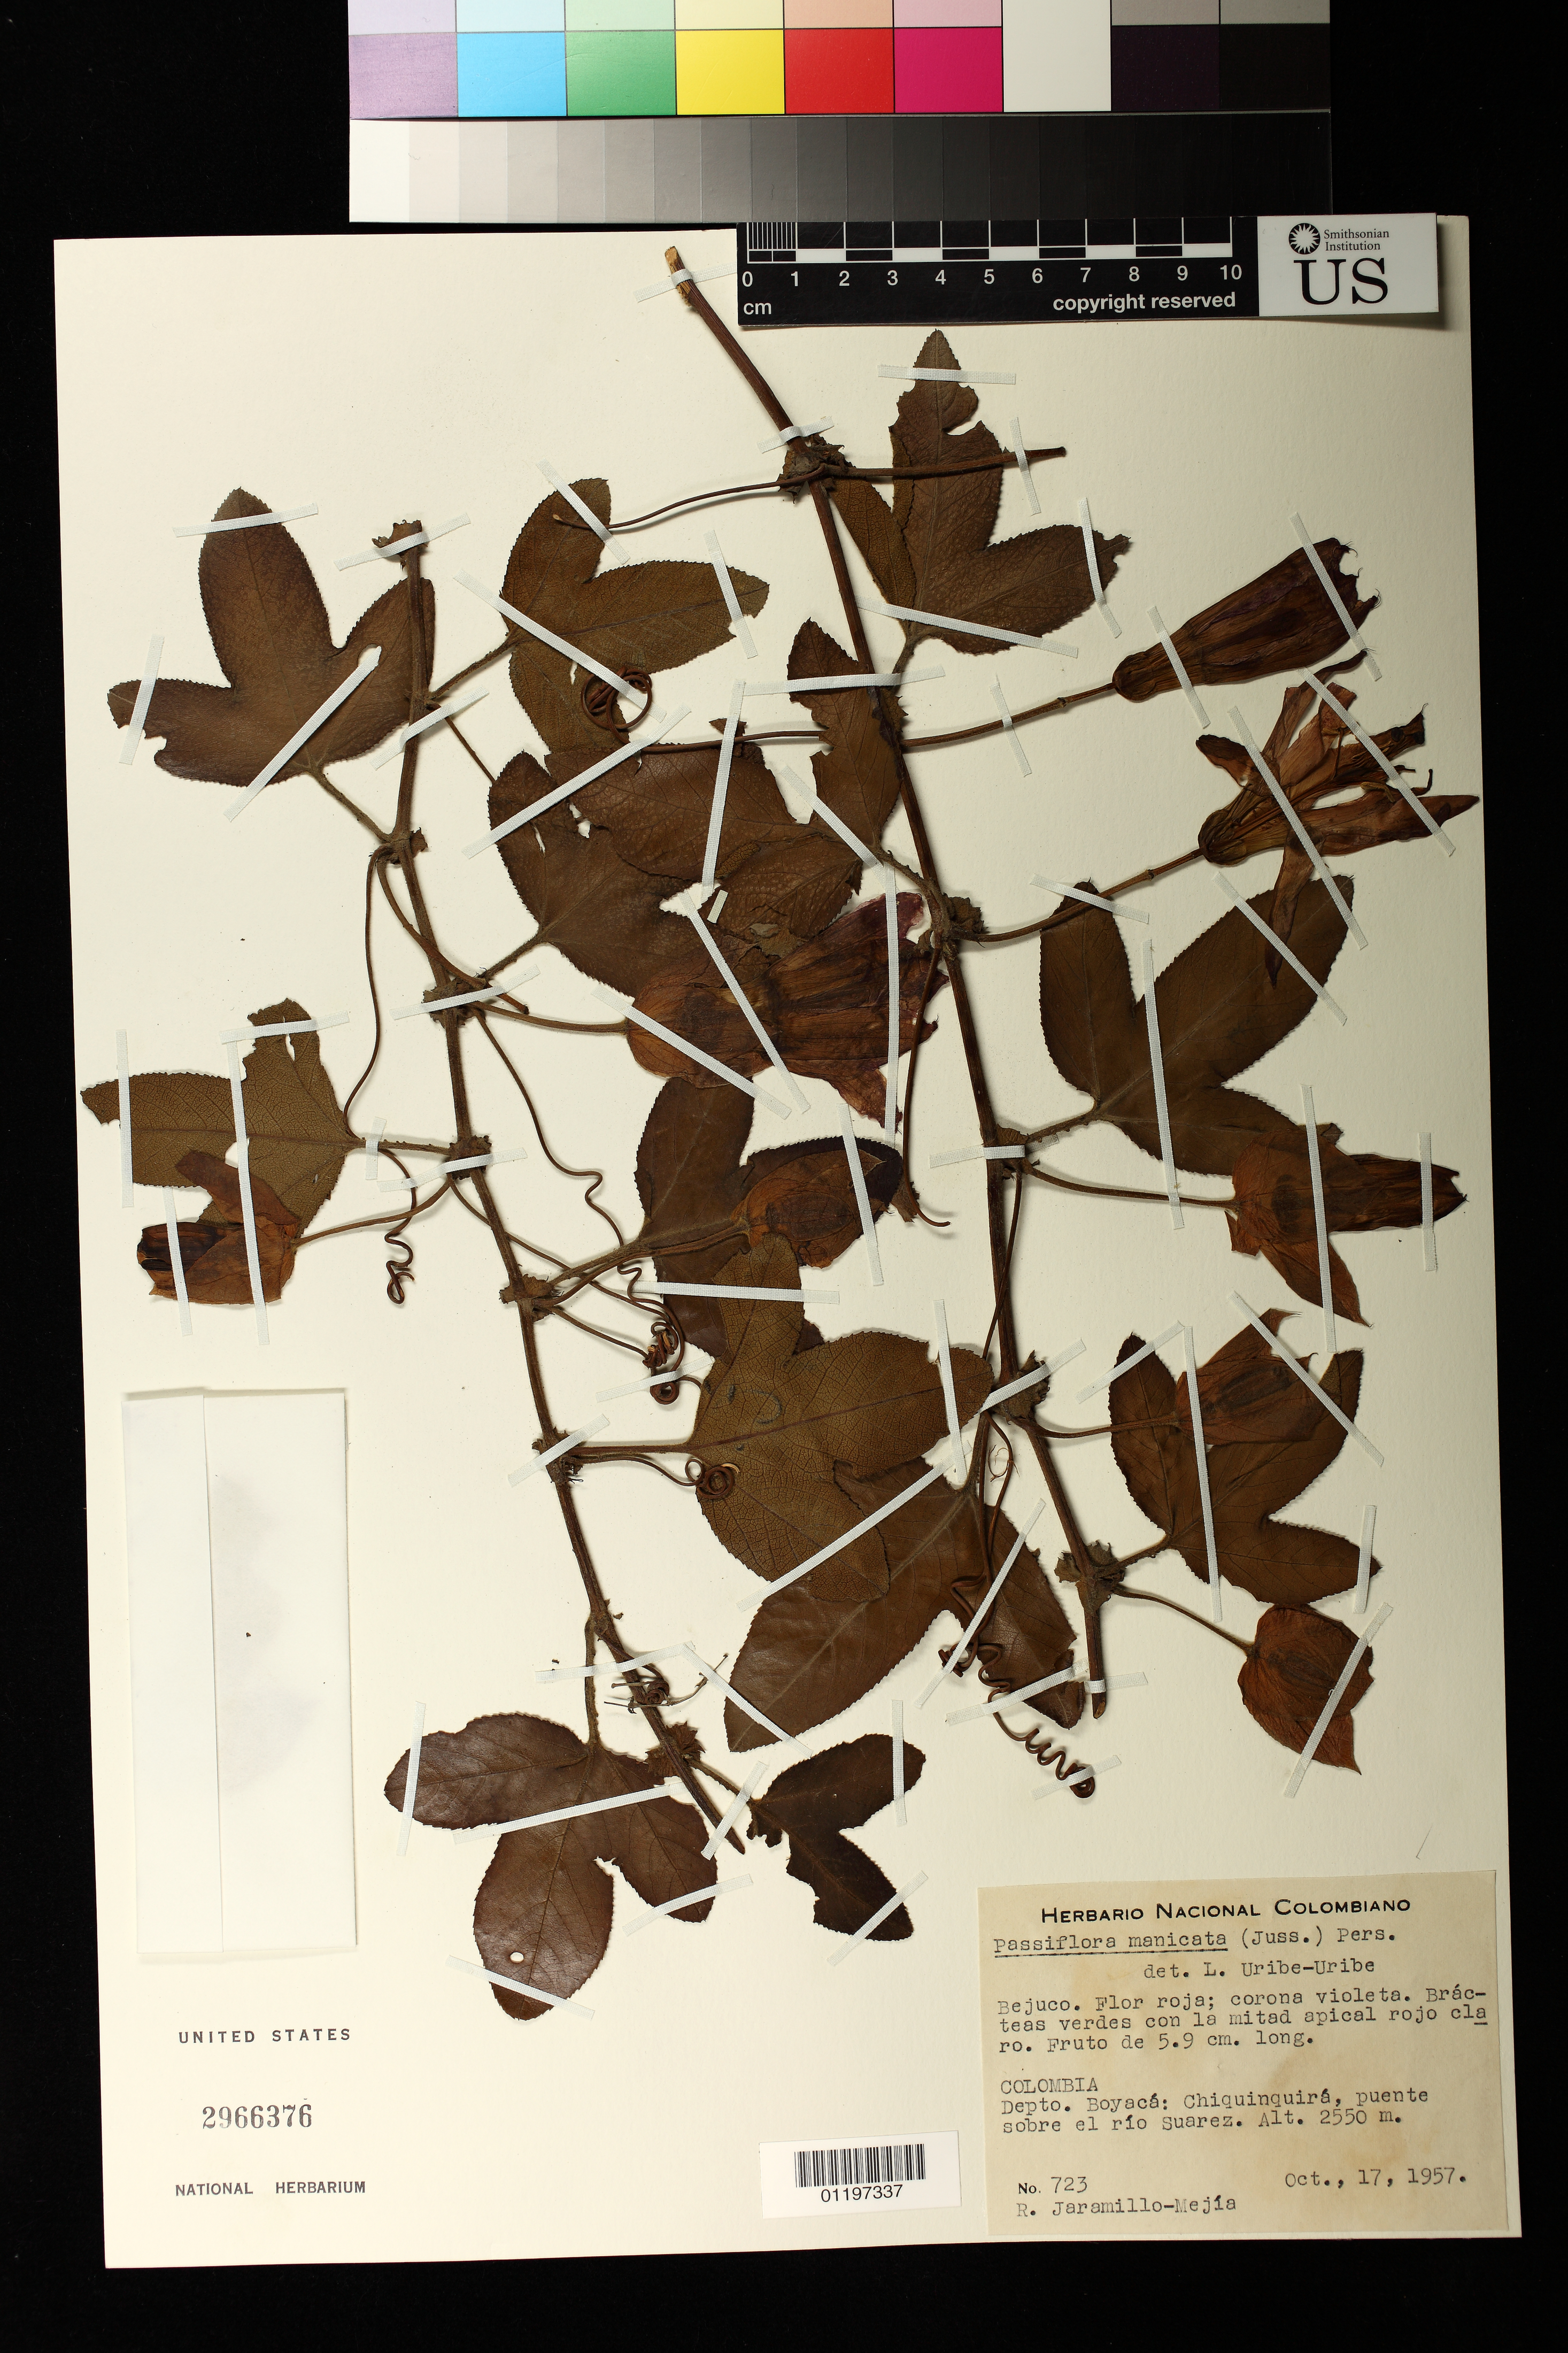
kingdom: Plantae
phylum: Tracheophyta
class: Magnoliopsida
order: Malpighiales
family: Passifloraceae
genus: Passiflora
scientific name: Passiflora manicata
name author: (Juss.) Pers.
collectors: R. Jaramillo M.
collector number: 723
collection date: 1957-10-17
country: Colombia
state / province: Boyacá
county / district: Chiquinquirá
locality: Puente sobre el río Suarez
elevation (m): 2550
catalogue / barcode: US 2966376